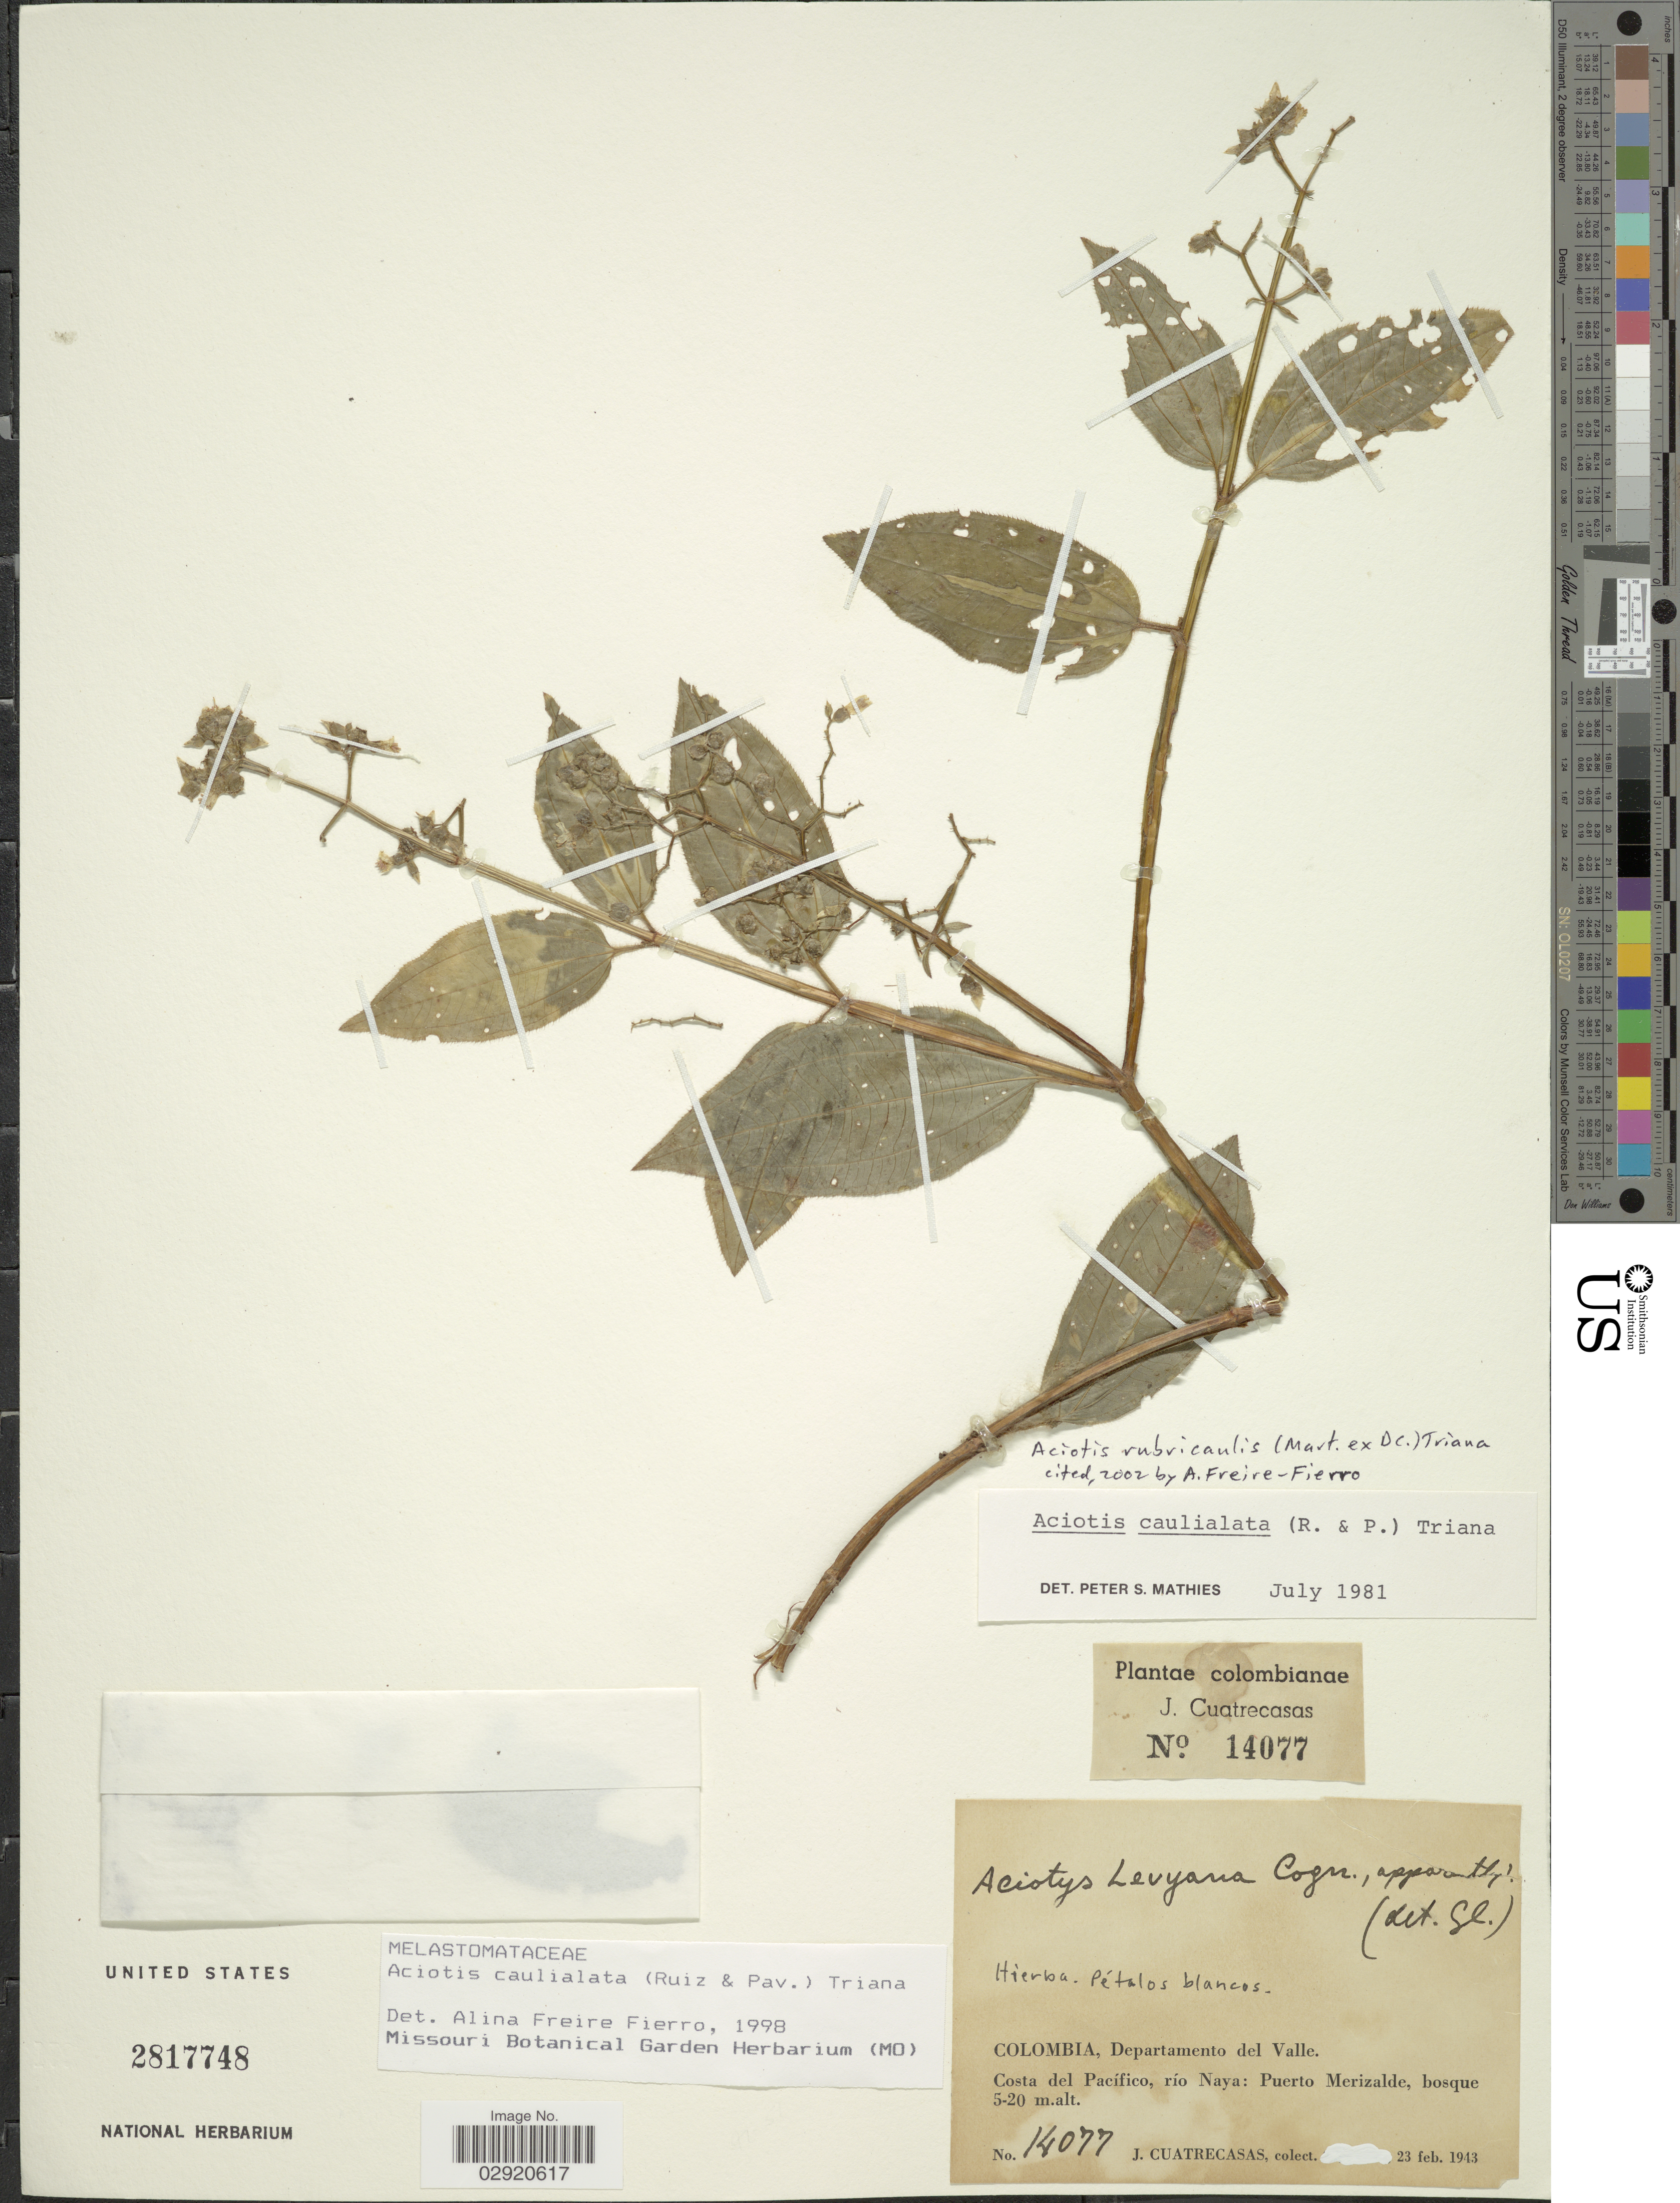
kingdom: Plantae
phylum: Tracheophyta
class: Magnoliopsida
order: Myrtales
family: Melastomataceae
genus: Aciotis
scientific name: Aciotis rubricaulis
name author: (Mart. ex DC.) Triana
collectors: J. Cuatrecasas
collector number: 14077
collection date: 1943-02-23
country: Colombia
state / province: Valle del Cauca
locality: Departamento del Valle. Costa del Pacífico, río Naya: Puerto Merizalde.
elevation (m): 5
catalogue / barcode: US 2817748